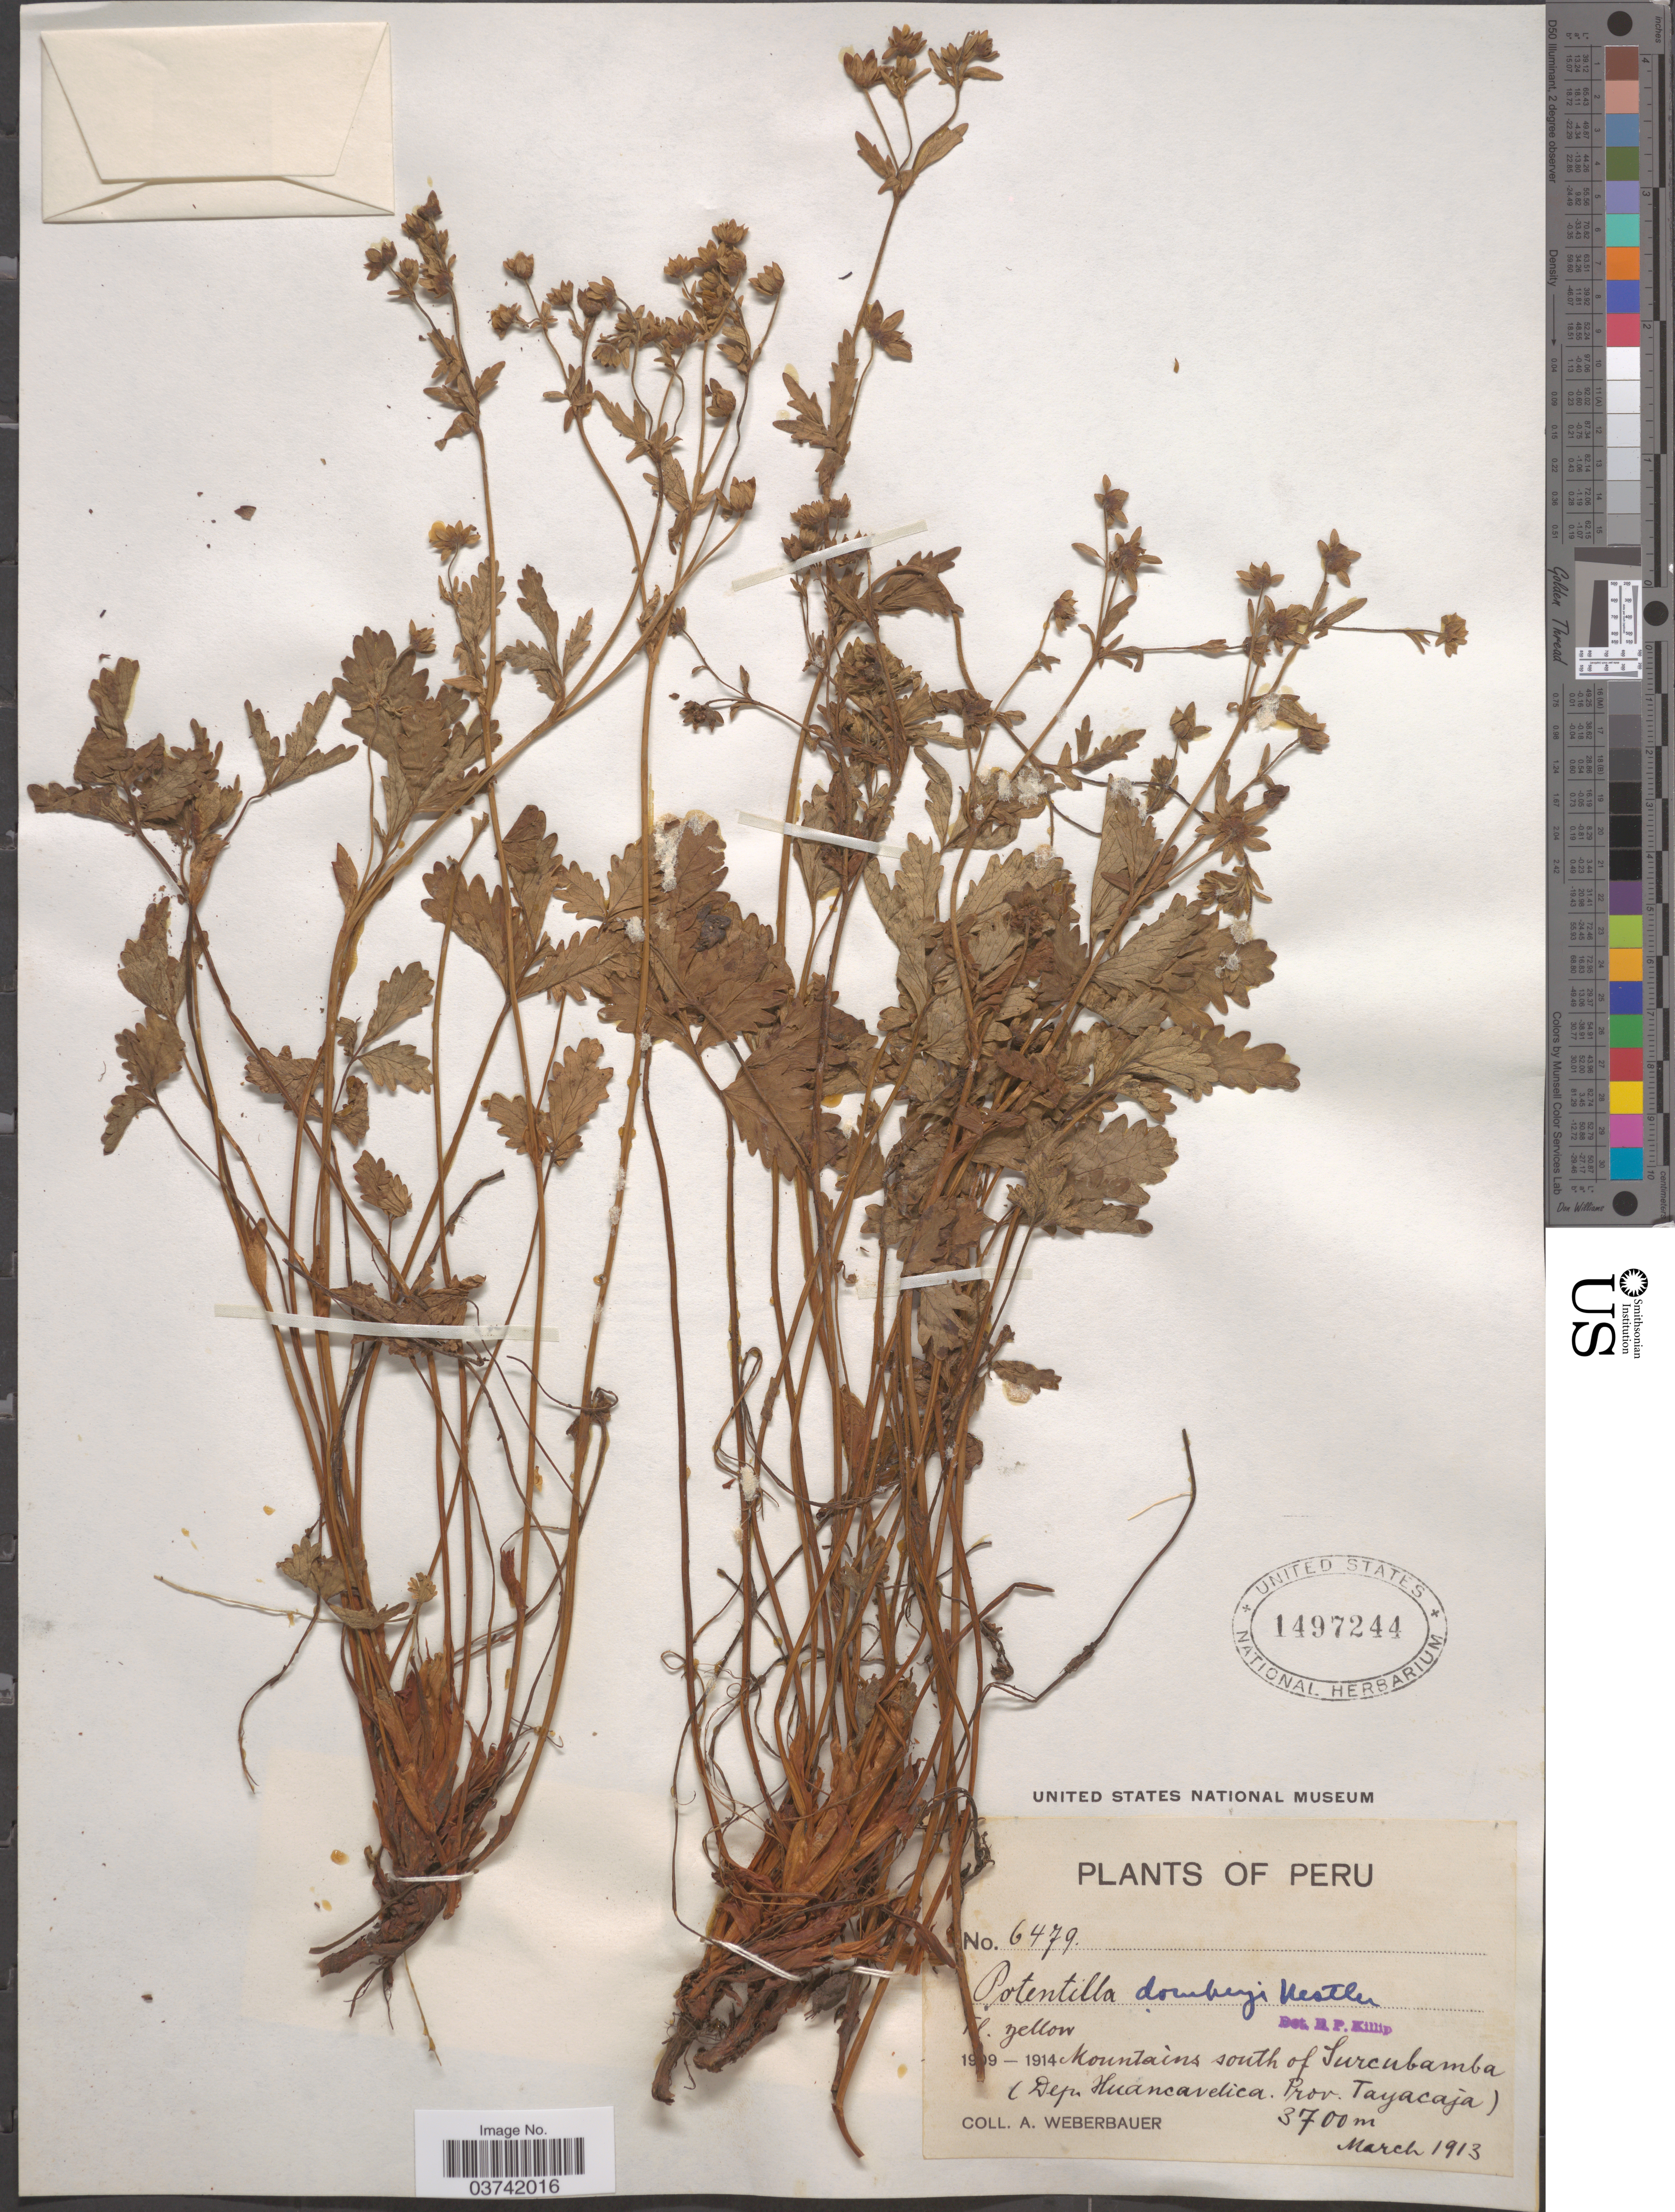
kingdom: Plantae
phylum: Tracheophyta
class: Magnoliopsida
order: Rosales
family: Rosaceae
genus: Potentilla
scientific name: Potentilla dombeyi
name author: Nestl.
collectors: A. Weberbauer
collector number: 6479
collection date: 1913-03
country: Peru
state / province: Huancavelica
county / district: Tayacaja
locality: Mountains south of Surcubamba. (Dep. Huancavelica. Prov. Tayacaja).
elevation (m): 3700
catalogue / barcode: US 1497244